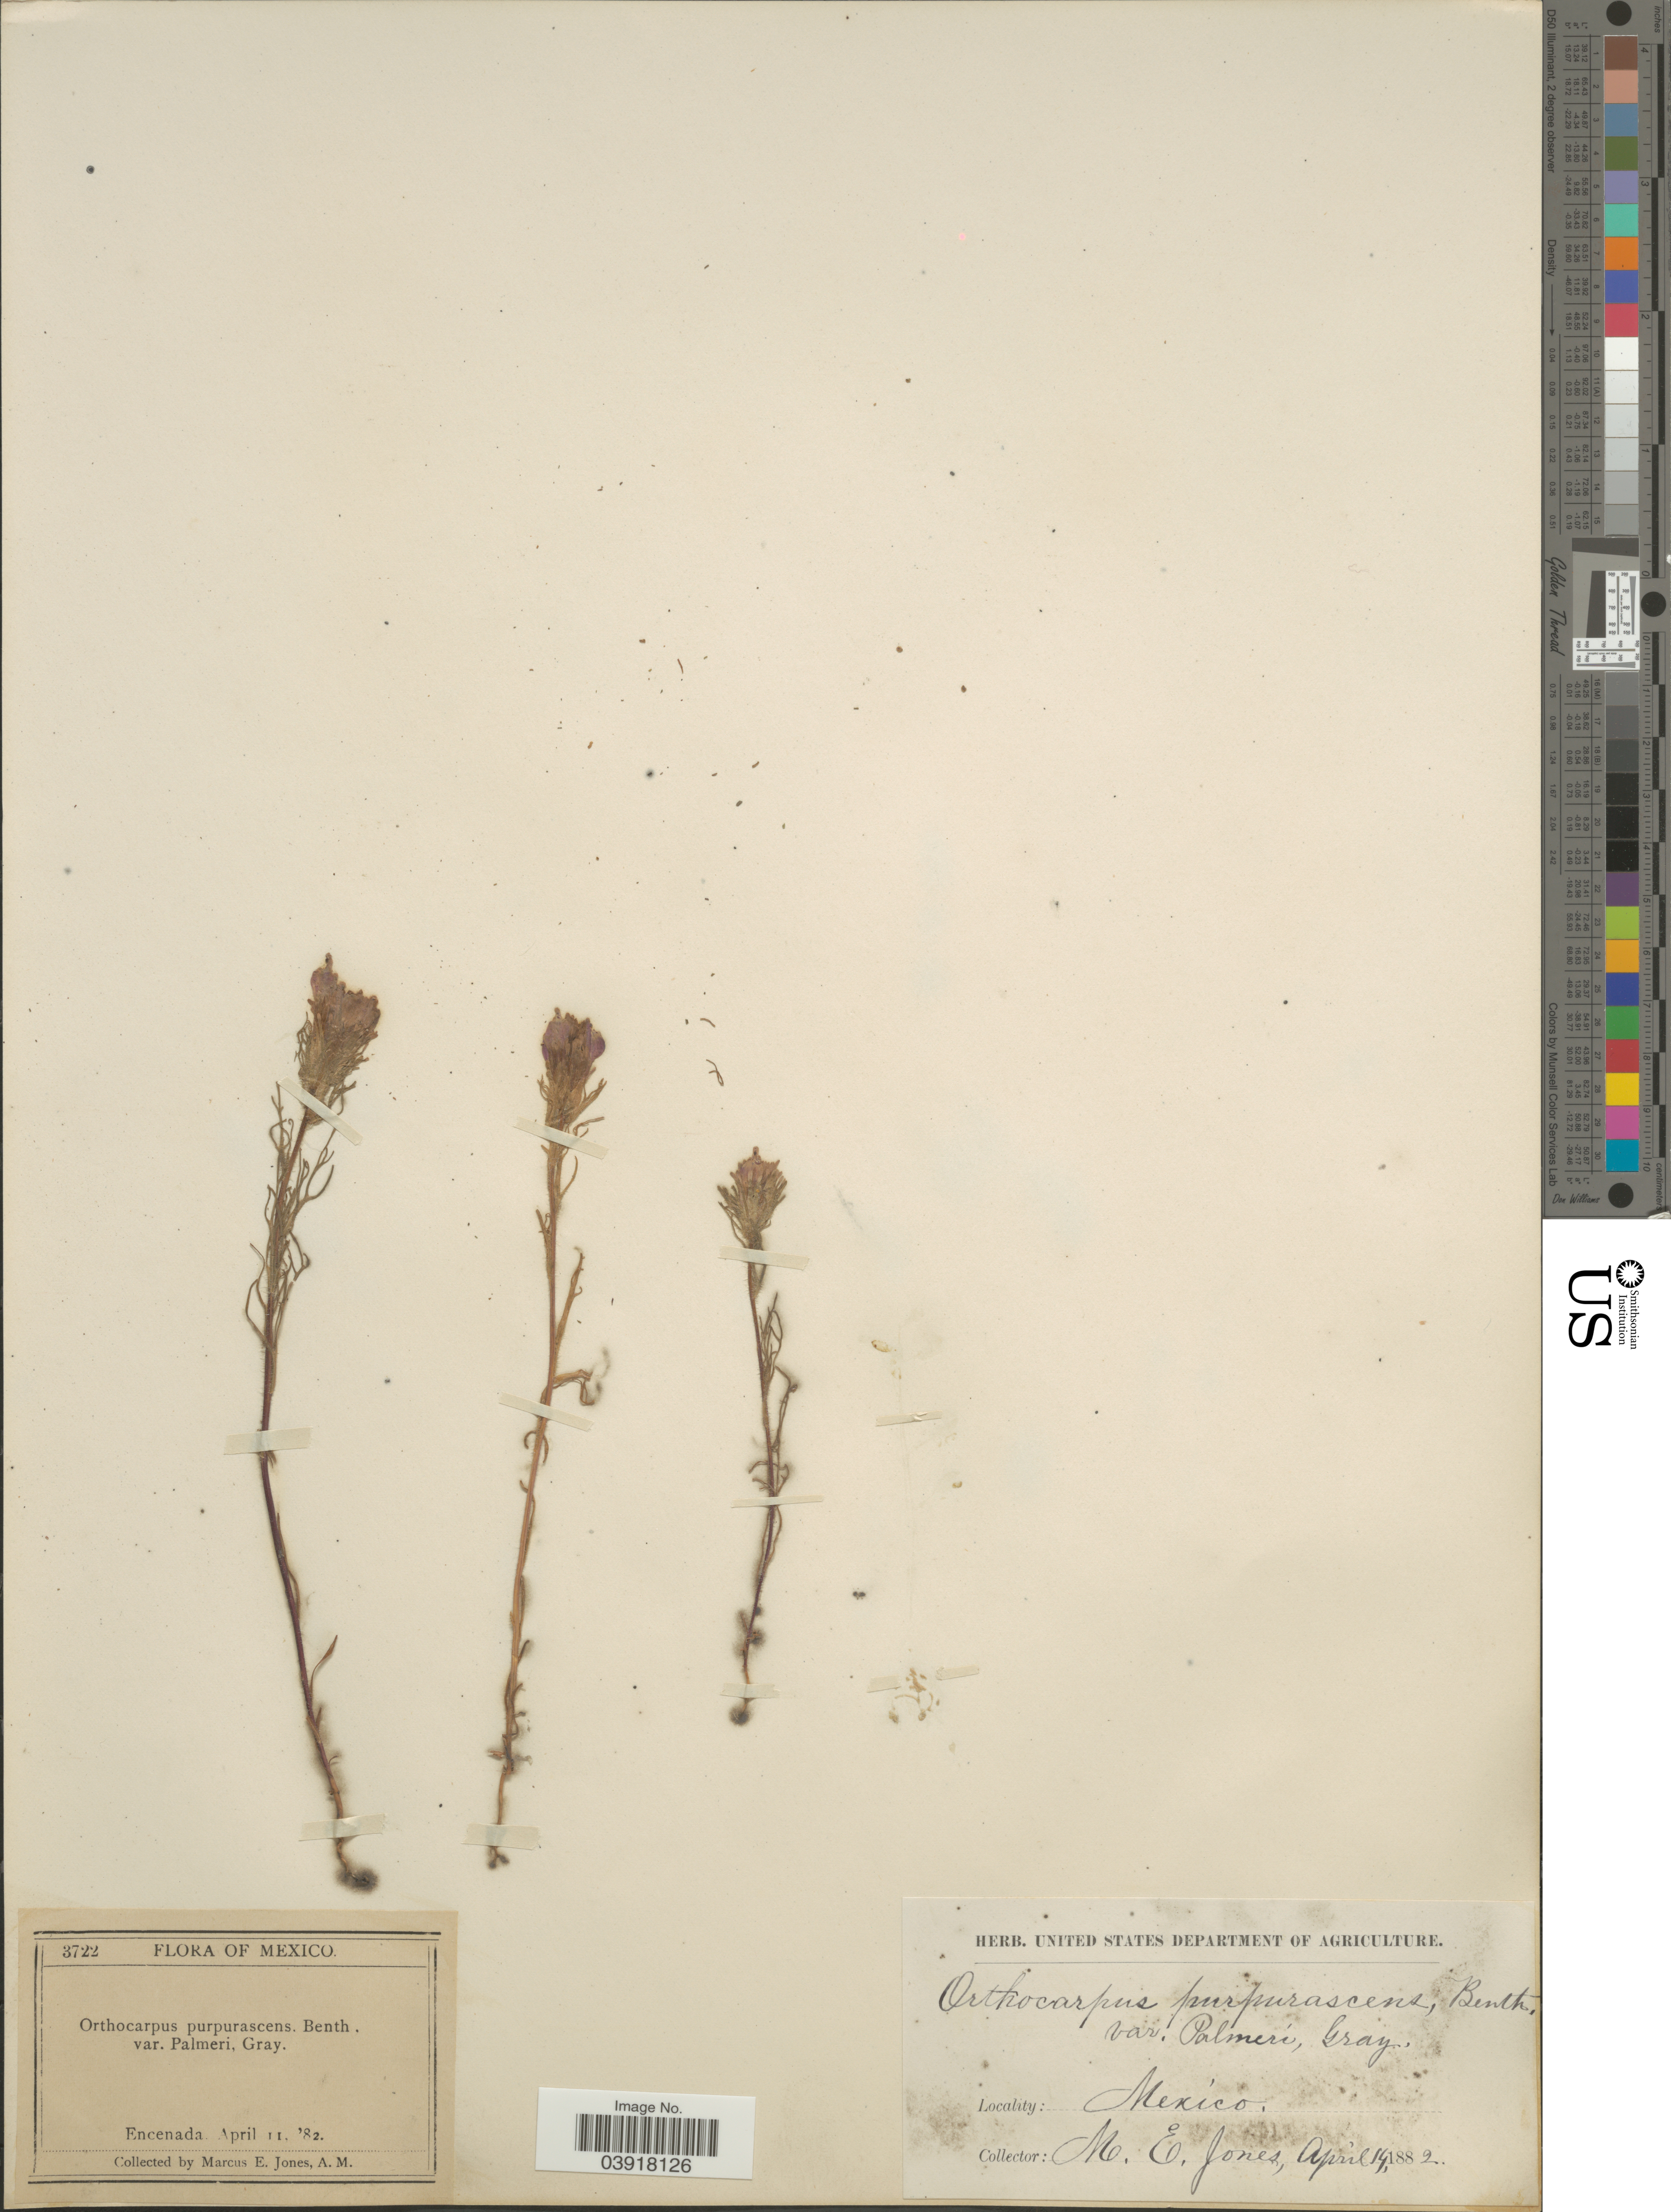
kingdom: Plantae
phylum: Tracheophyta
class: Magnoliopsida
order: Lamiales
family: Orobanchaceae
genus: Orthocarpus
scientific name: Orthocarpus purpurascens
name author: Benth.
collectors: M. E. Jones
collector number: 3722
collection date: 1882-04-11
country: Mexico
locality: Encenada.